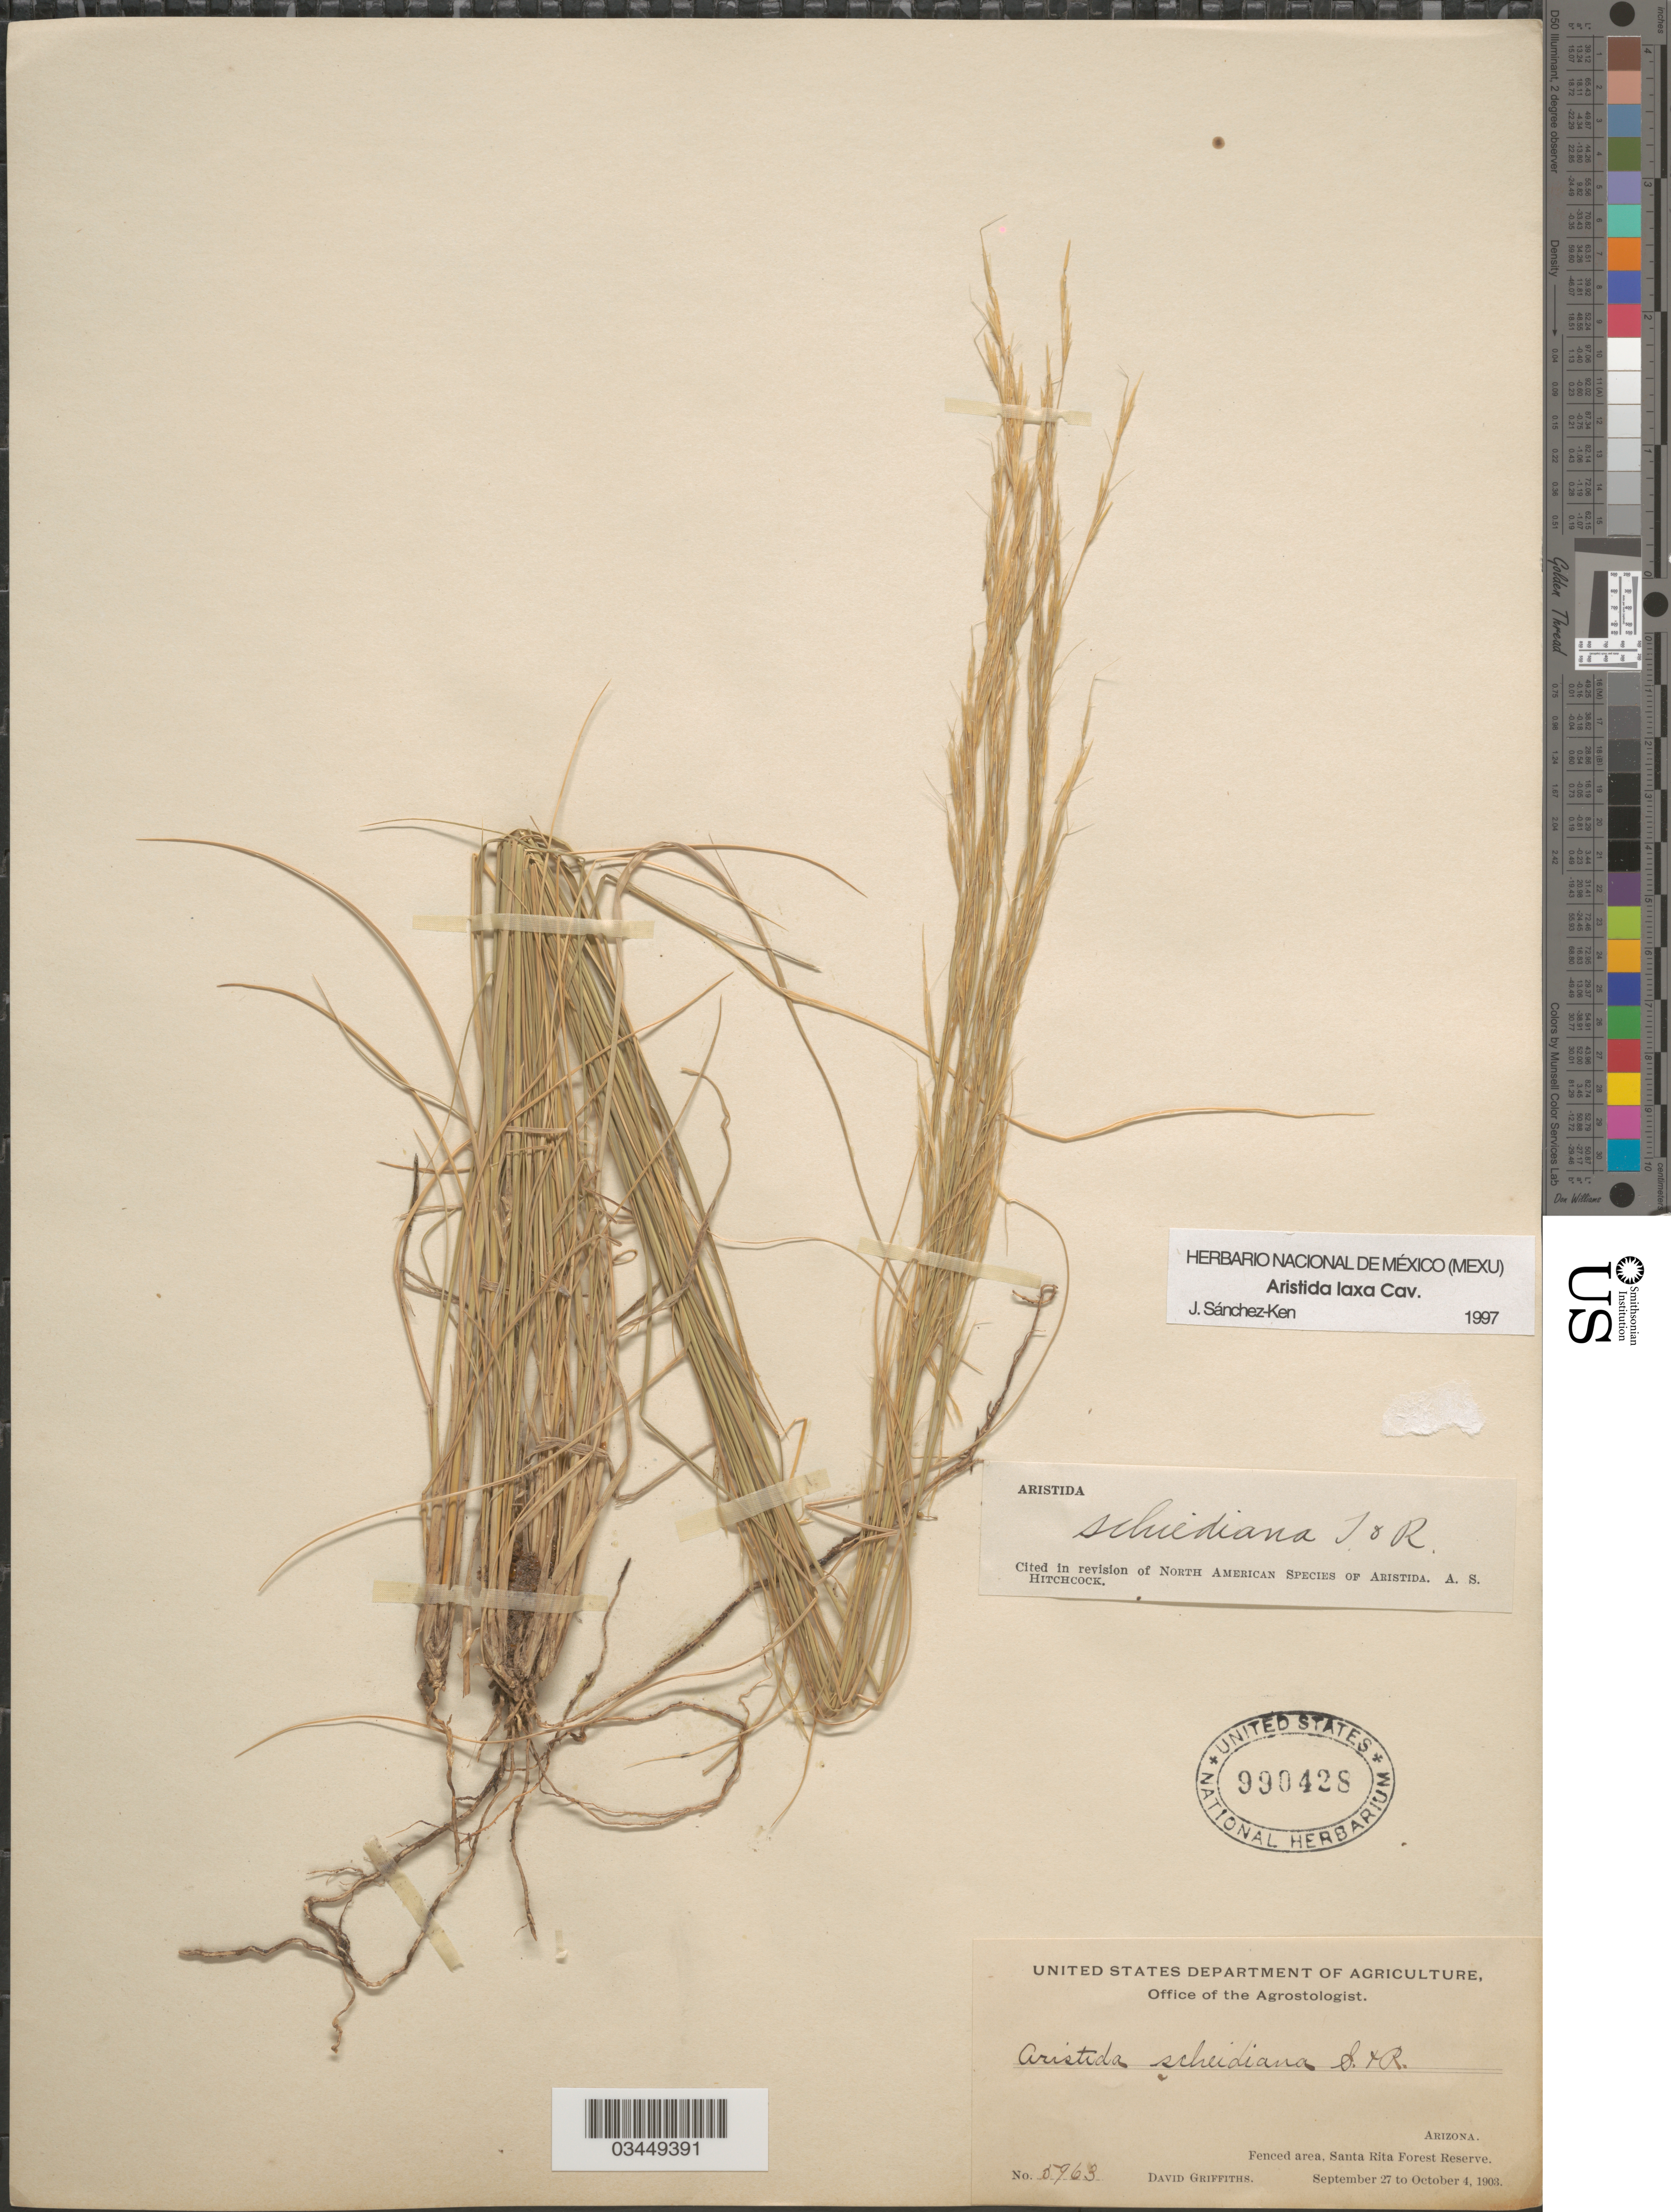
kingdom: Plantae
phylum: Tracheophyta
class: Liliopsida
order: Poales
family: Poaceae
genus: Aristida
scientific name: Aristida laxa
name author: Cav.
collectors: D. Griffiths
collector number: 5963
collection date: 1903-09-27/1903-10-04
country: United States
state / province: Arizona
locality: Fenced area, Santa Rita Forest Reserve.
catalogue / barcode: US 990428